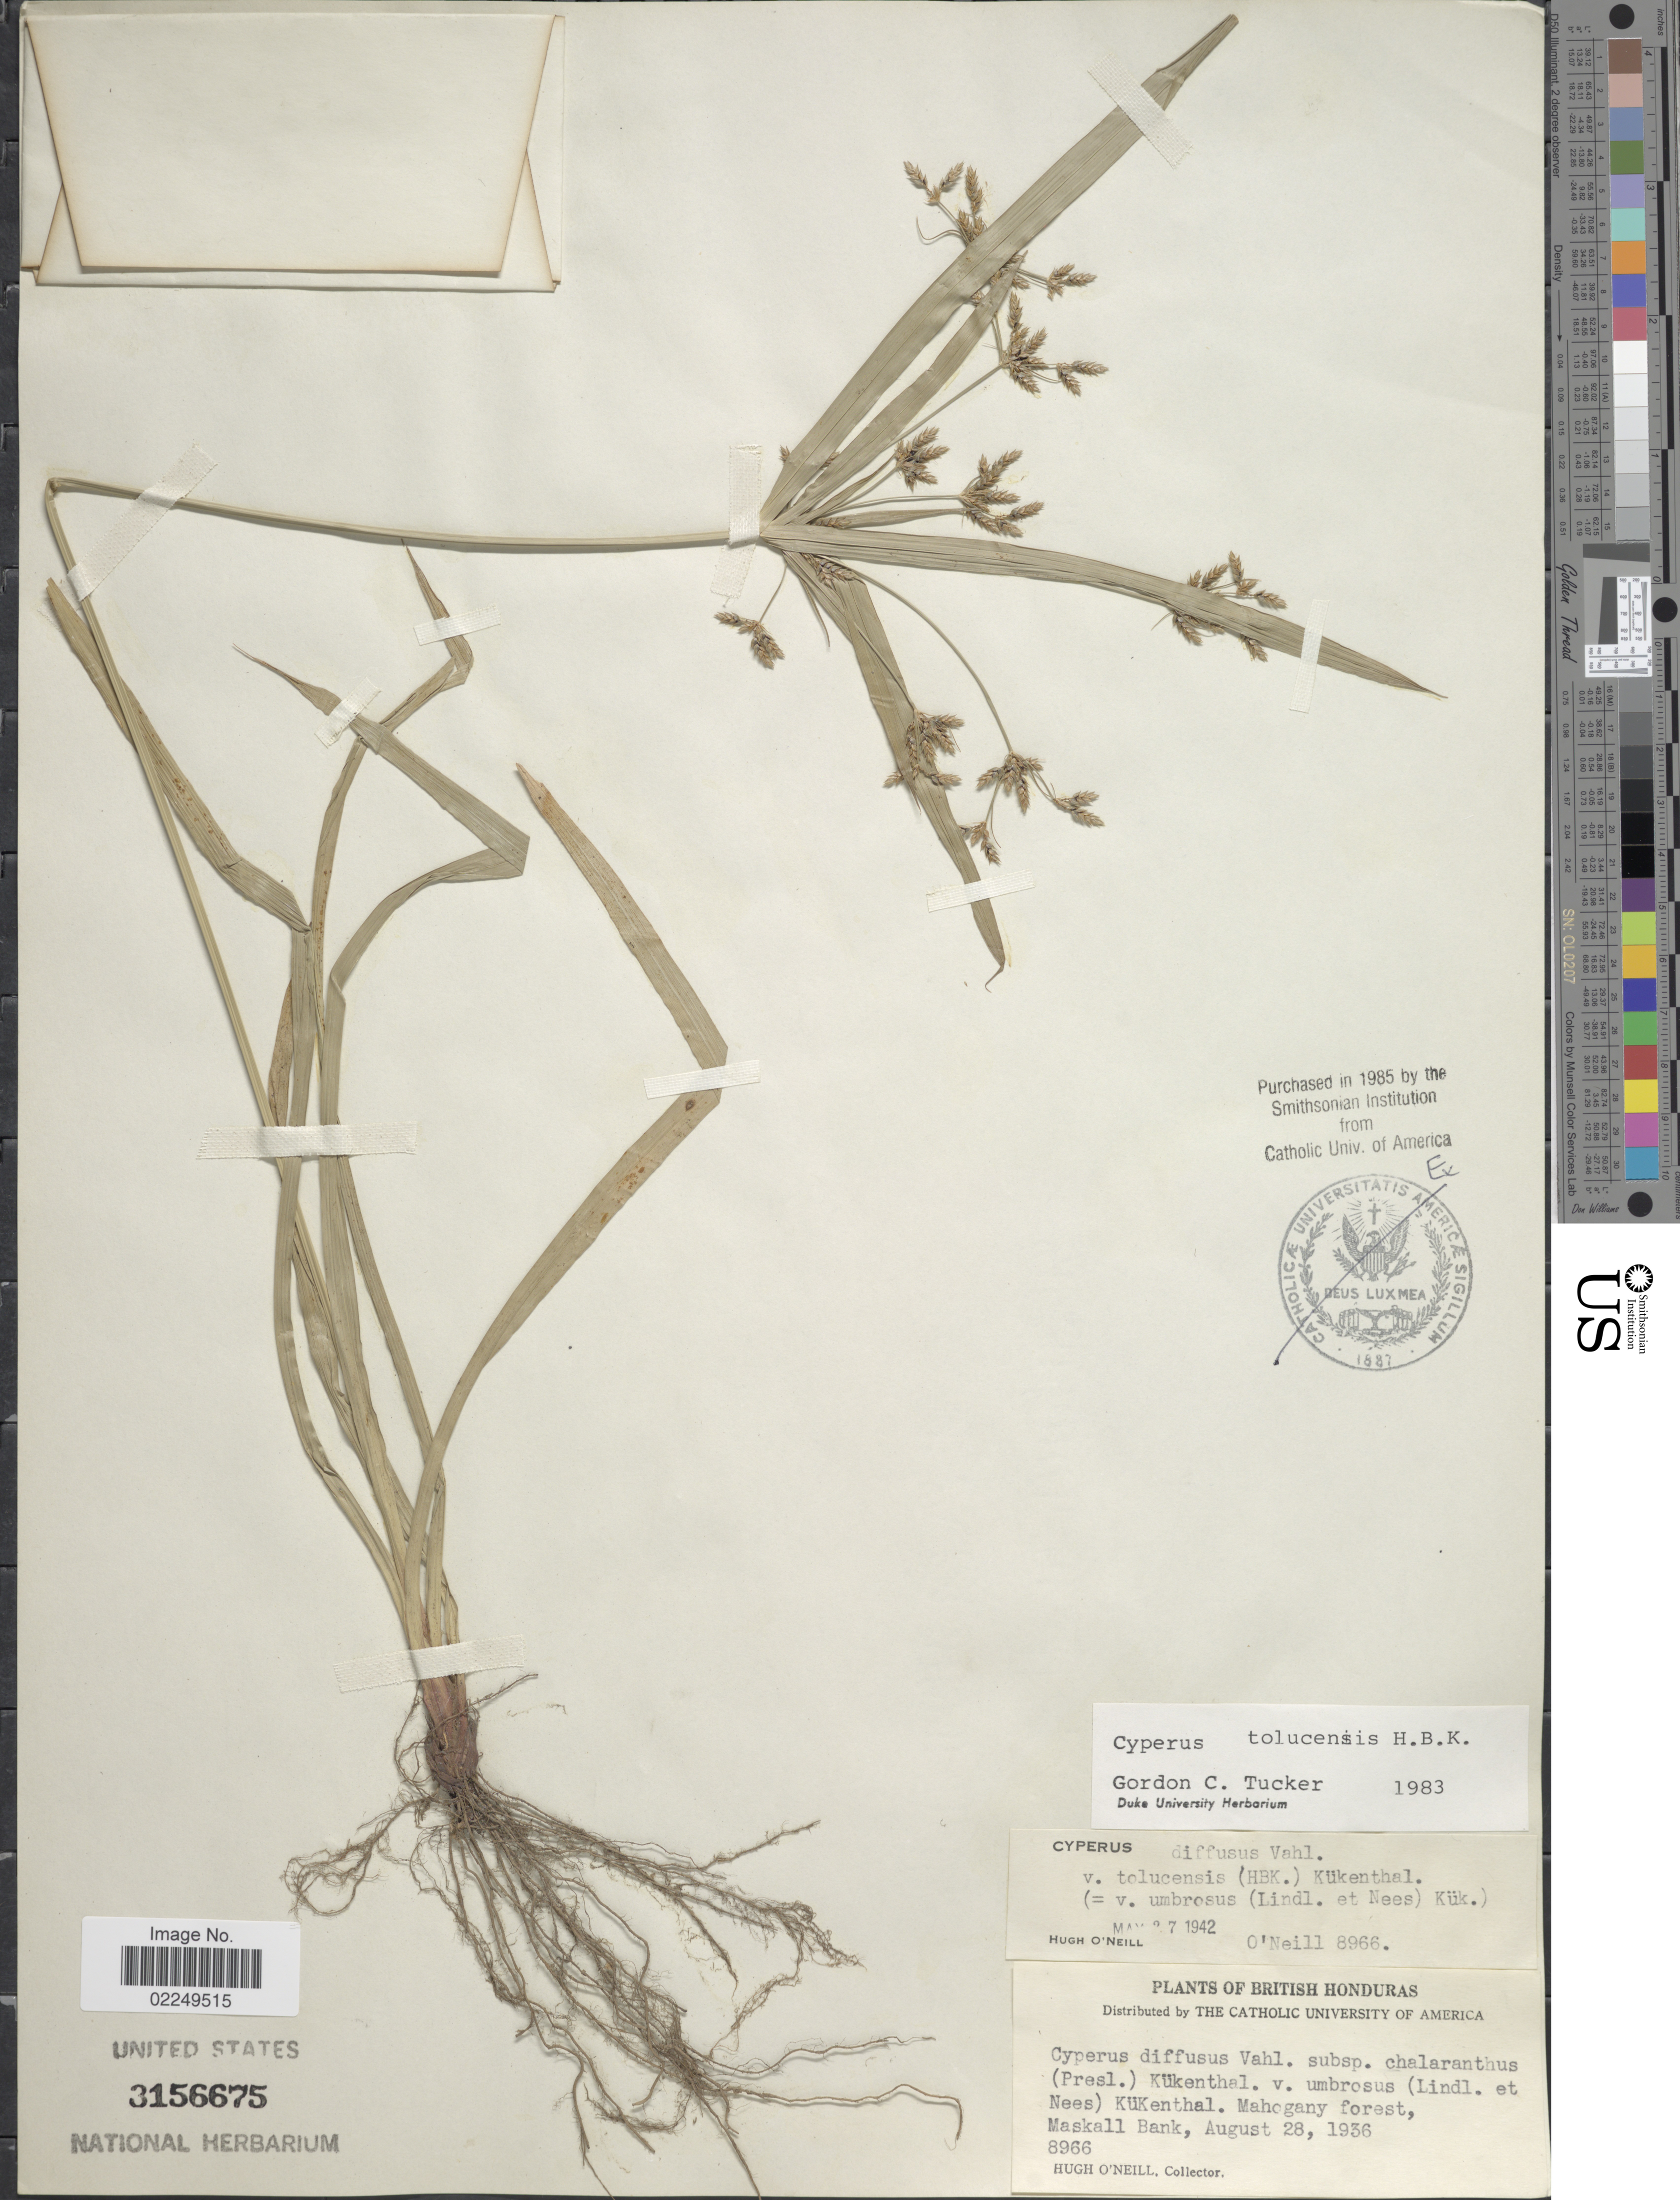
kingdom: Plantae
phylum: Tracheophyta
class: Liliopsida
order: Poales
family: Cyperaceae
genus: Cyperus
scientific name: Cyperus laxus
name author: Lam.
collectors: H. O'Neill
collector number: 8966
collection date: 1936-08-28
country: Belize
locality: British Honduras, Mahogany forest, Maskall Bank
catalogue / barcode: US 3156675